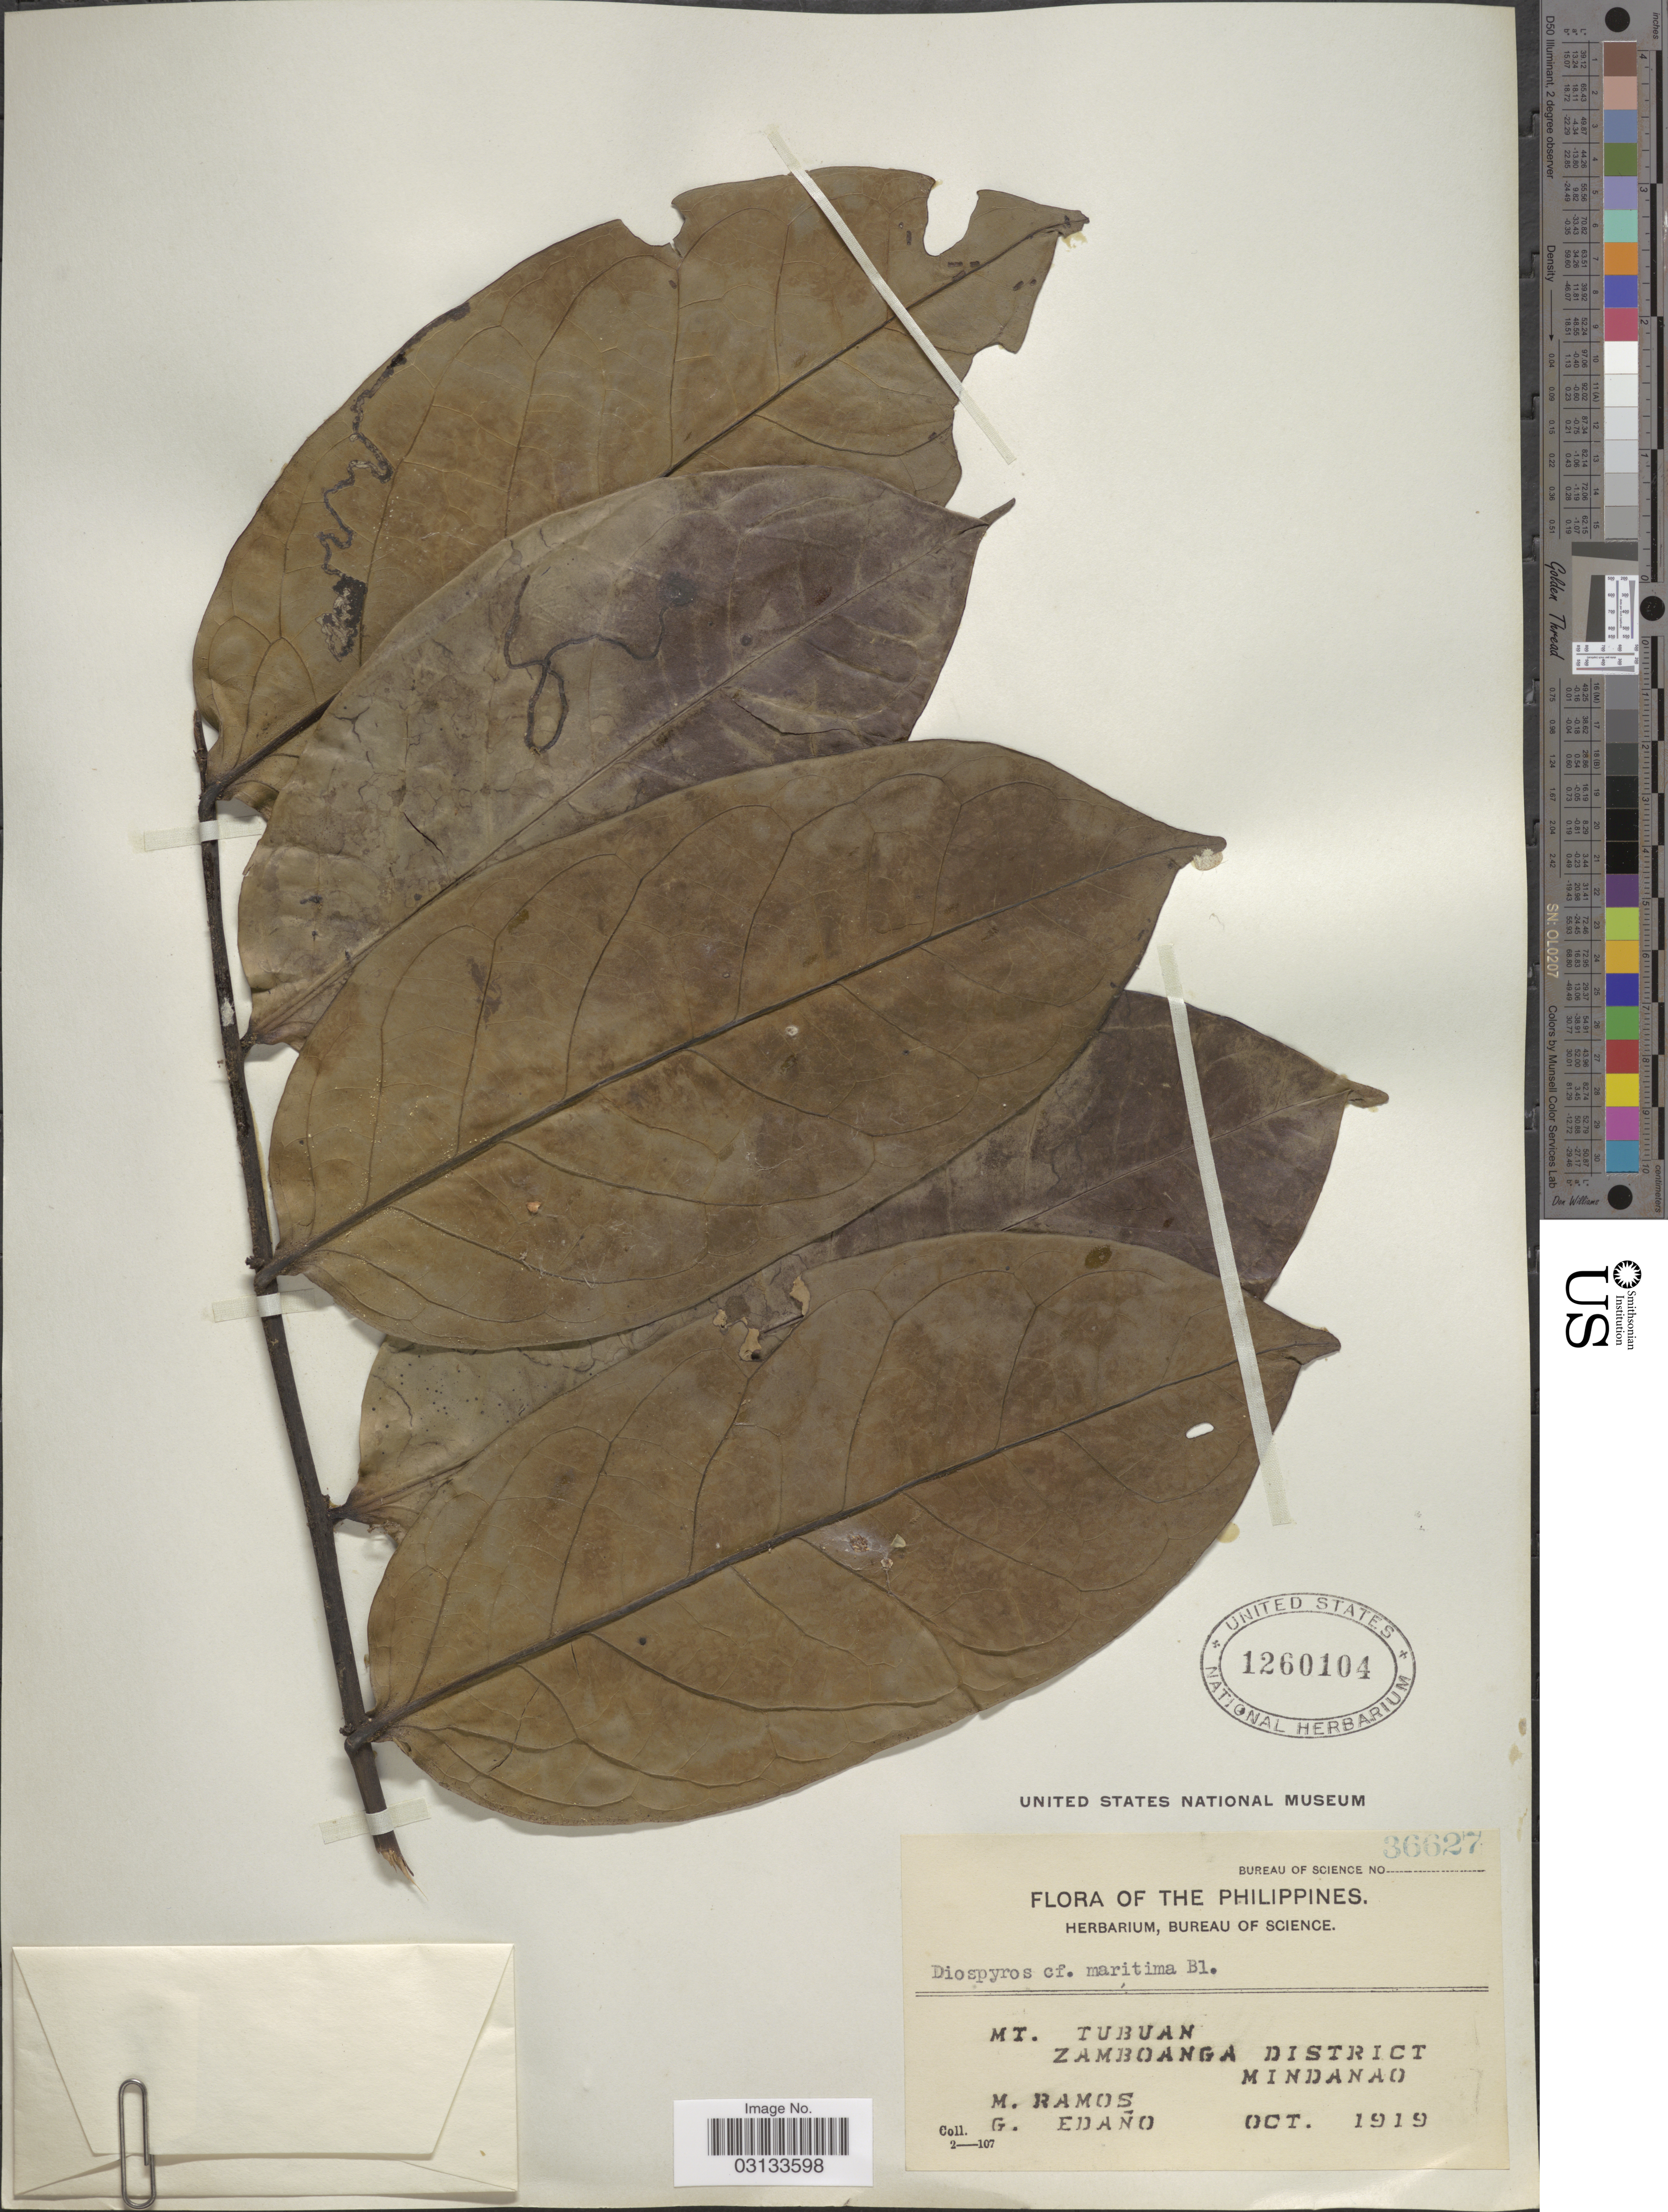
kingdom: Plantae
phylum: Tracheophyta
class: Magnoliopsida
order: Ericales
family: Ebenaceae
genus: Diospyros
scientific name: Diospyros maritima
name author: Blume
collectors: M. Ramos & G. Edaño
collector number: Bureau of Science 36627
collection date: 1919-10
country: Philippines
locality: Mt. Tubuan. Zamboanga District. Mindanao.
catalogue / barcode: US 1260104